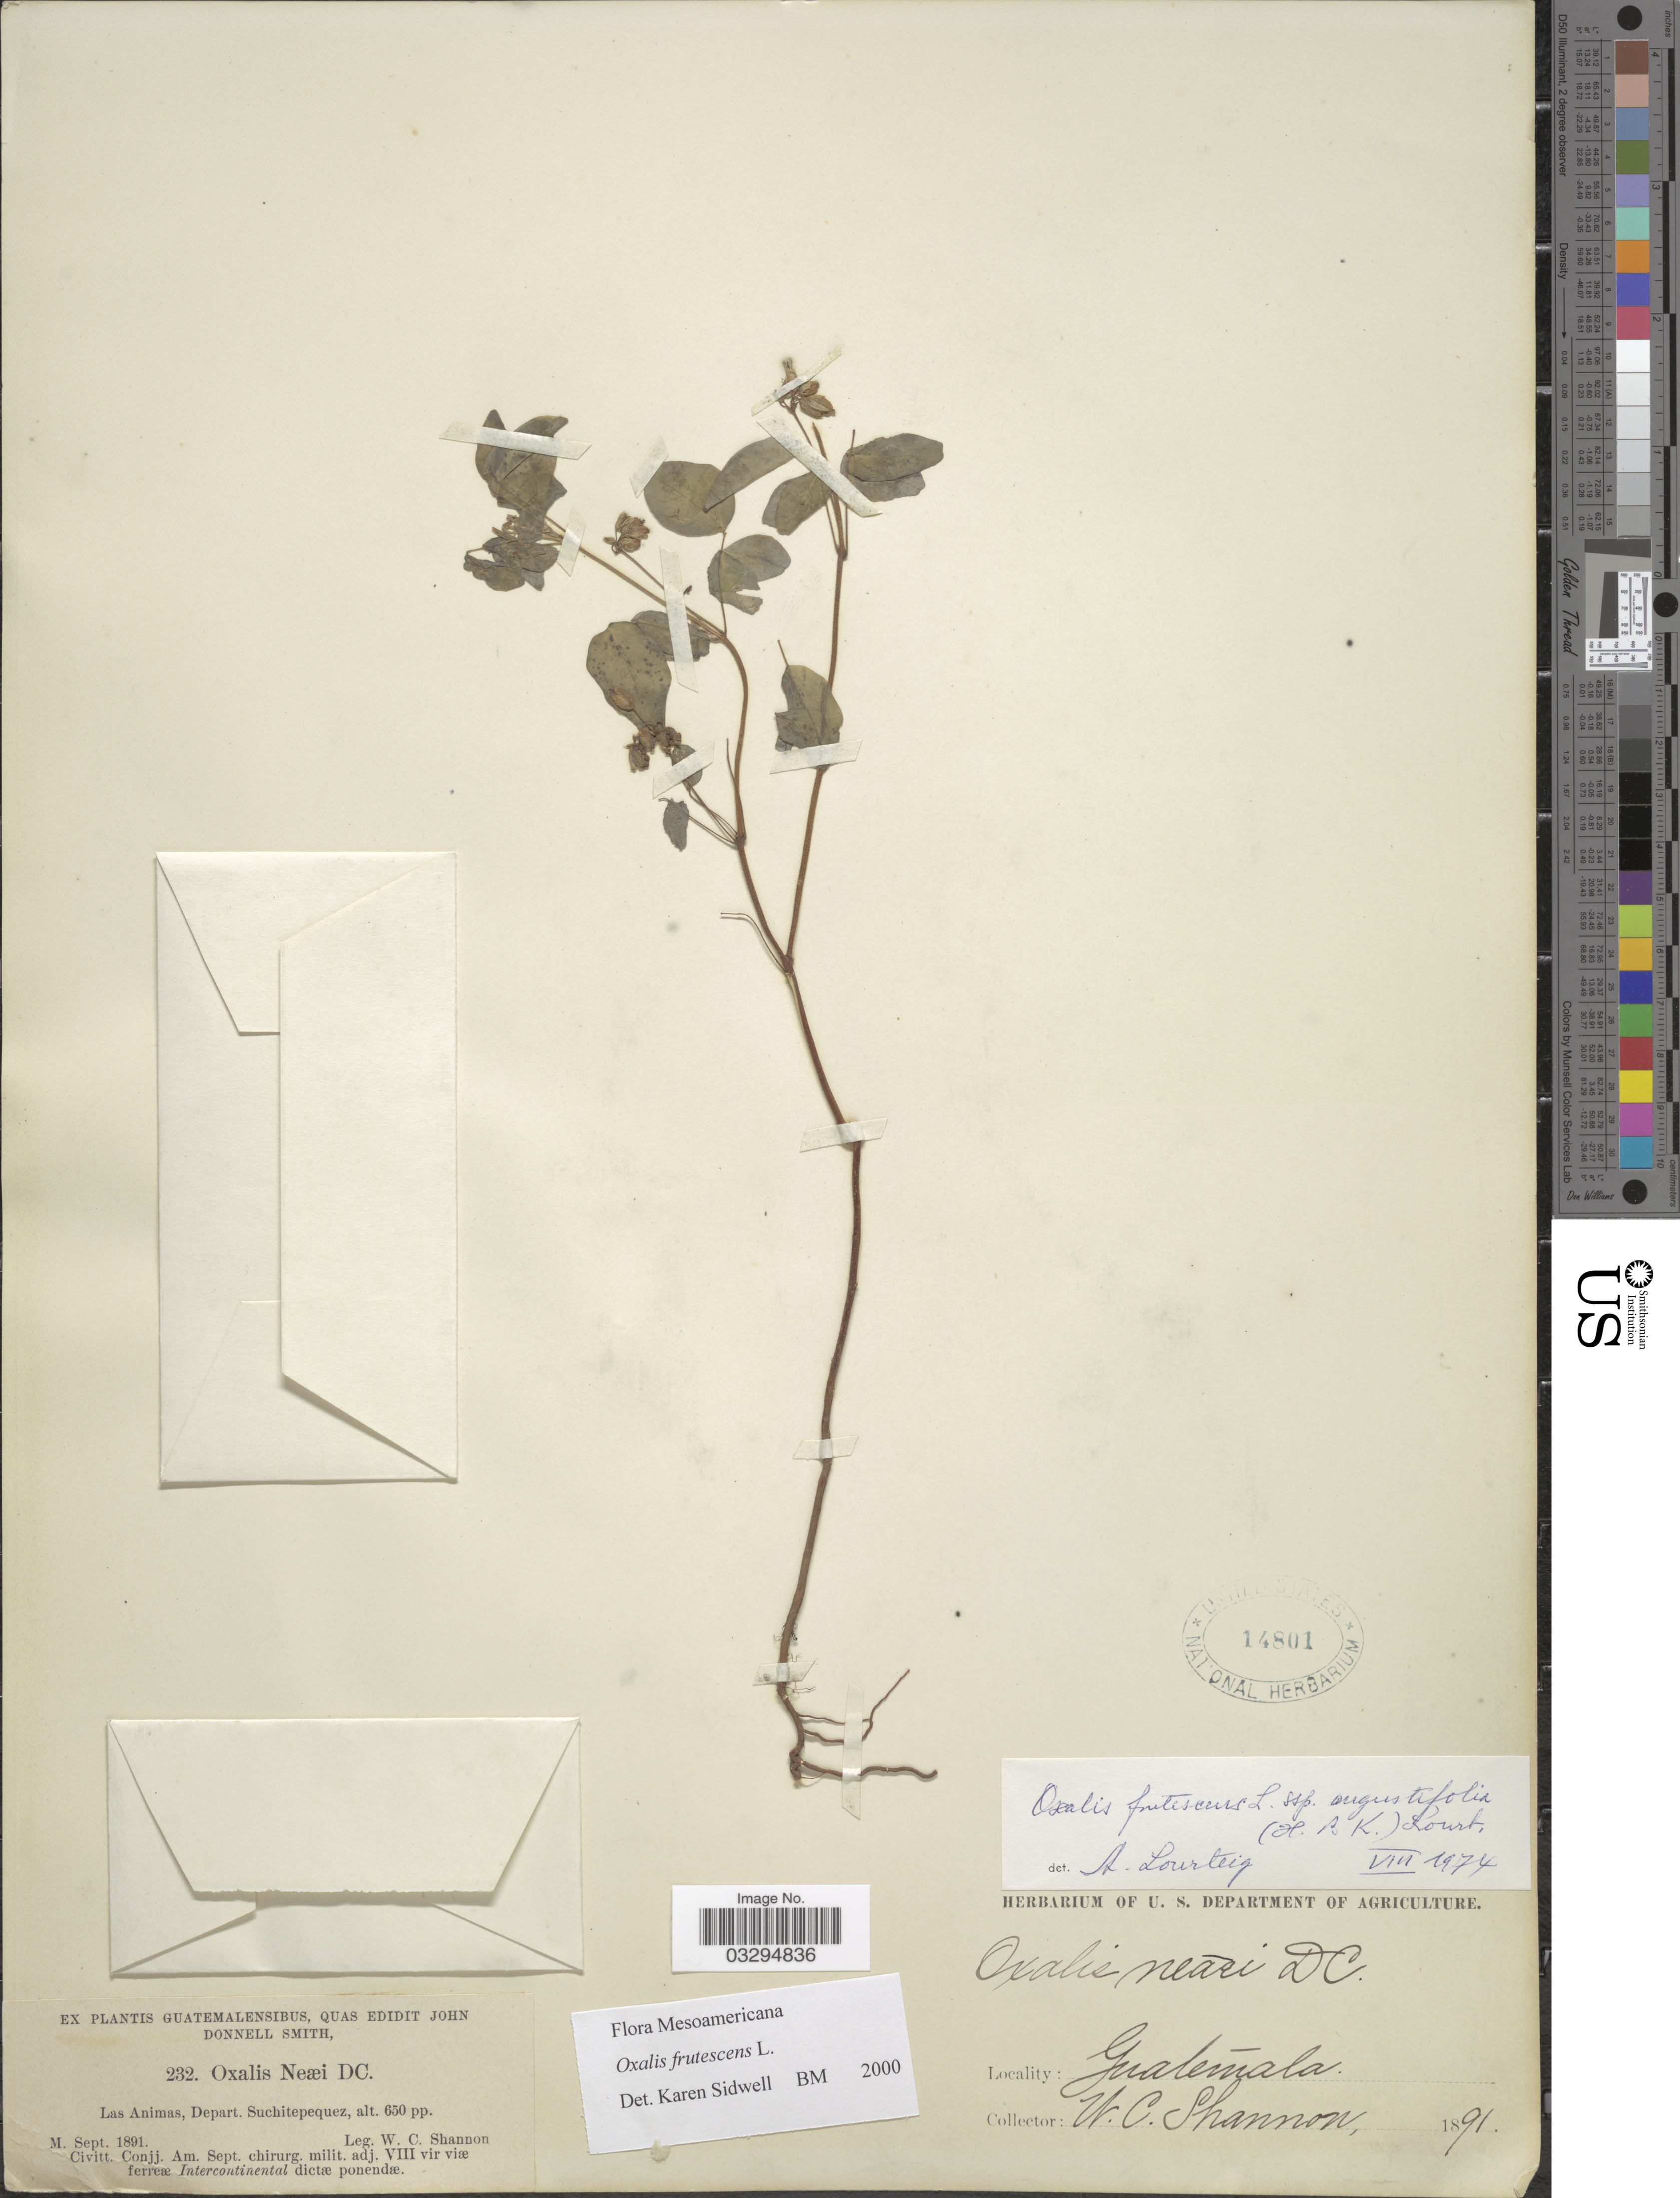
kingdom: Plantae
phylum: Tracheophyta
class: Magnoliopsida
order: Oxalidales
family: Oxalidaceae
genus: Oxalis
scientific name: Oxalis frutescens subsp. angustifolia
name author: (Kunth) Lourteig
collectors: W. C. Shannon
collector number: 232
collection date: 1891-09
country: Guatemala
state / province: Suchitepéquez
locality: Las Animas, Depart. Suchitepequez.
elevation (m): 198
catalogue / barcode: US 14801